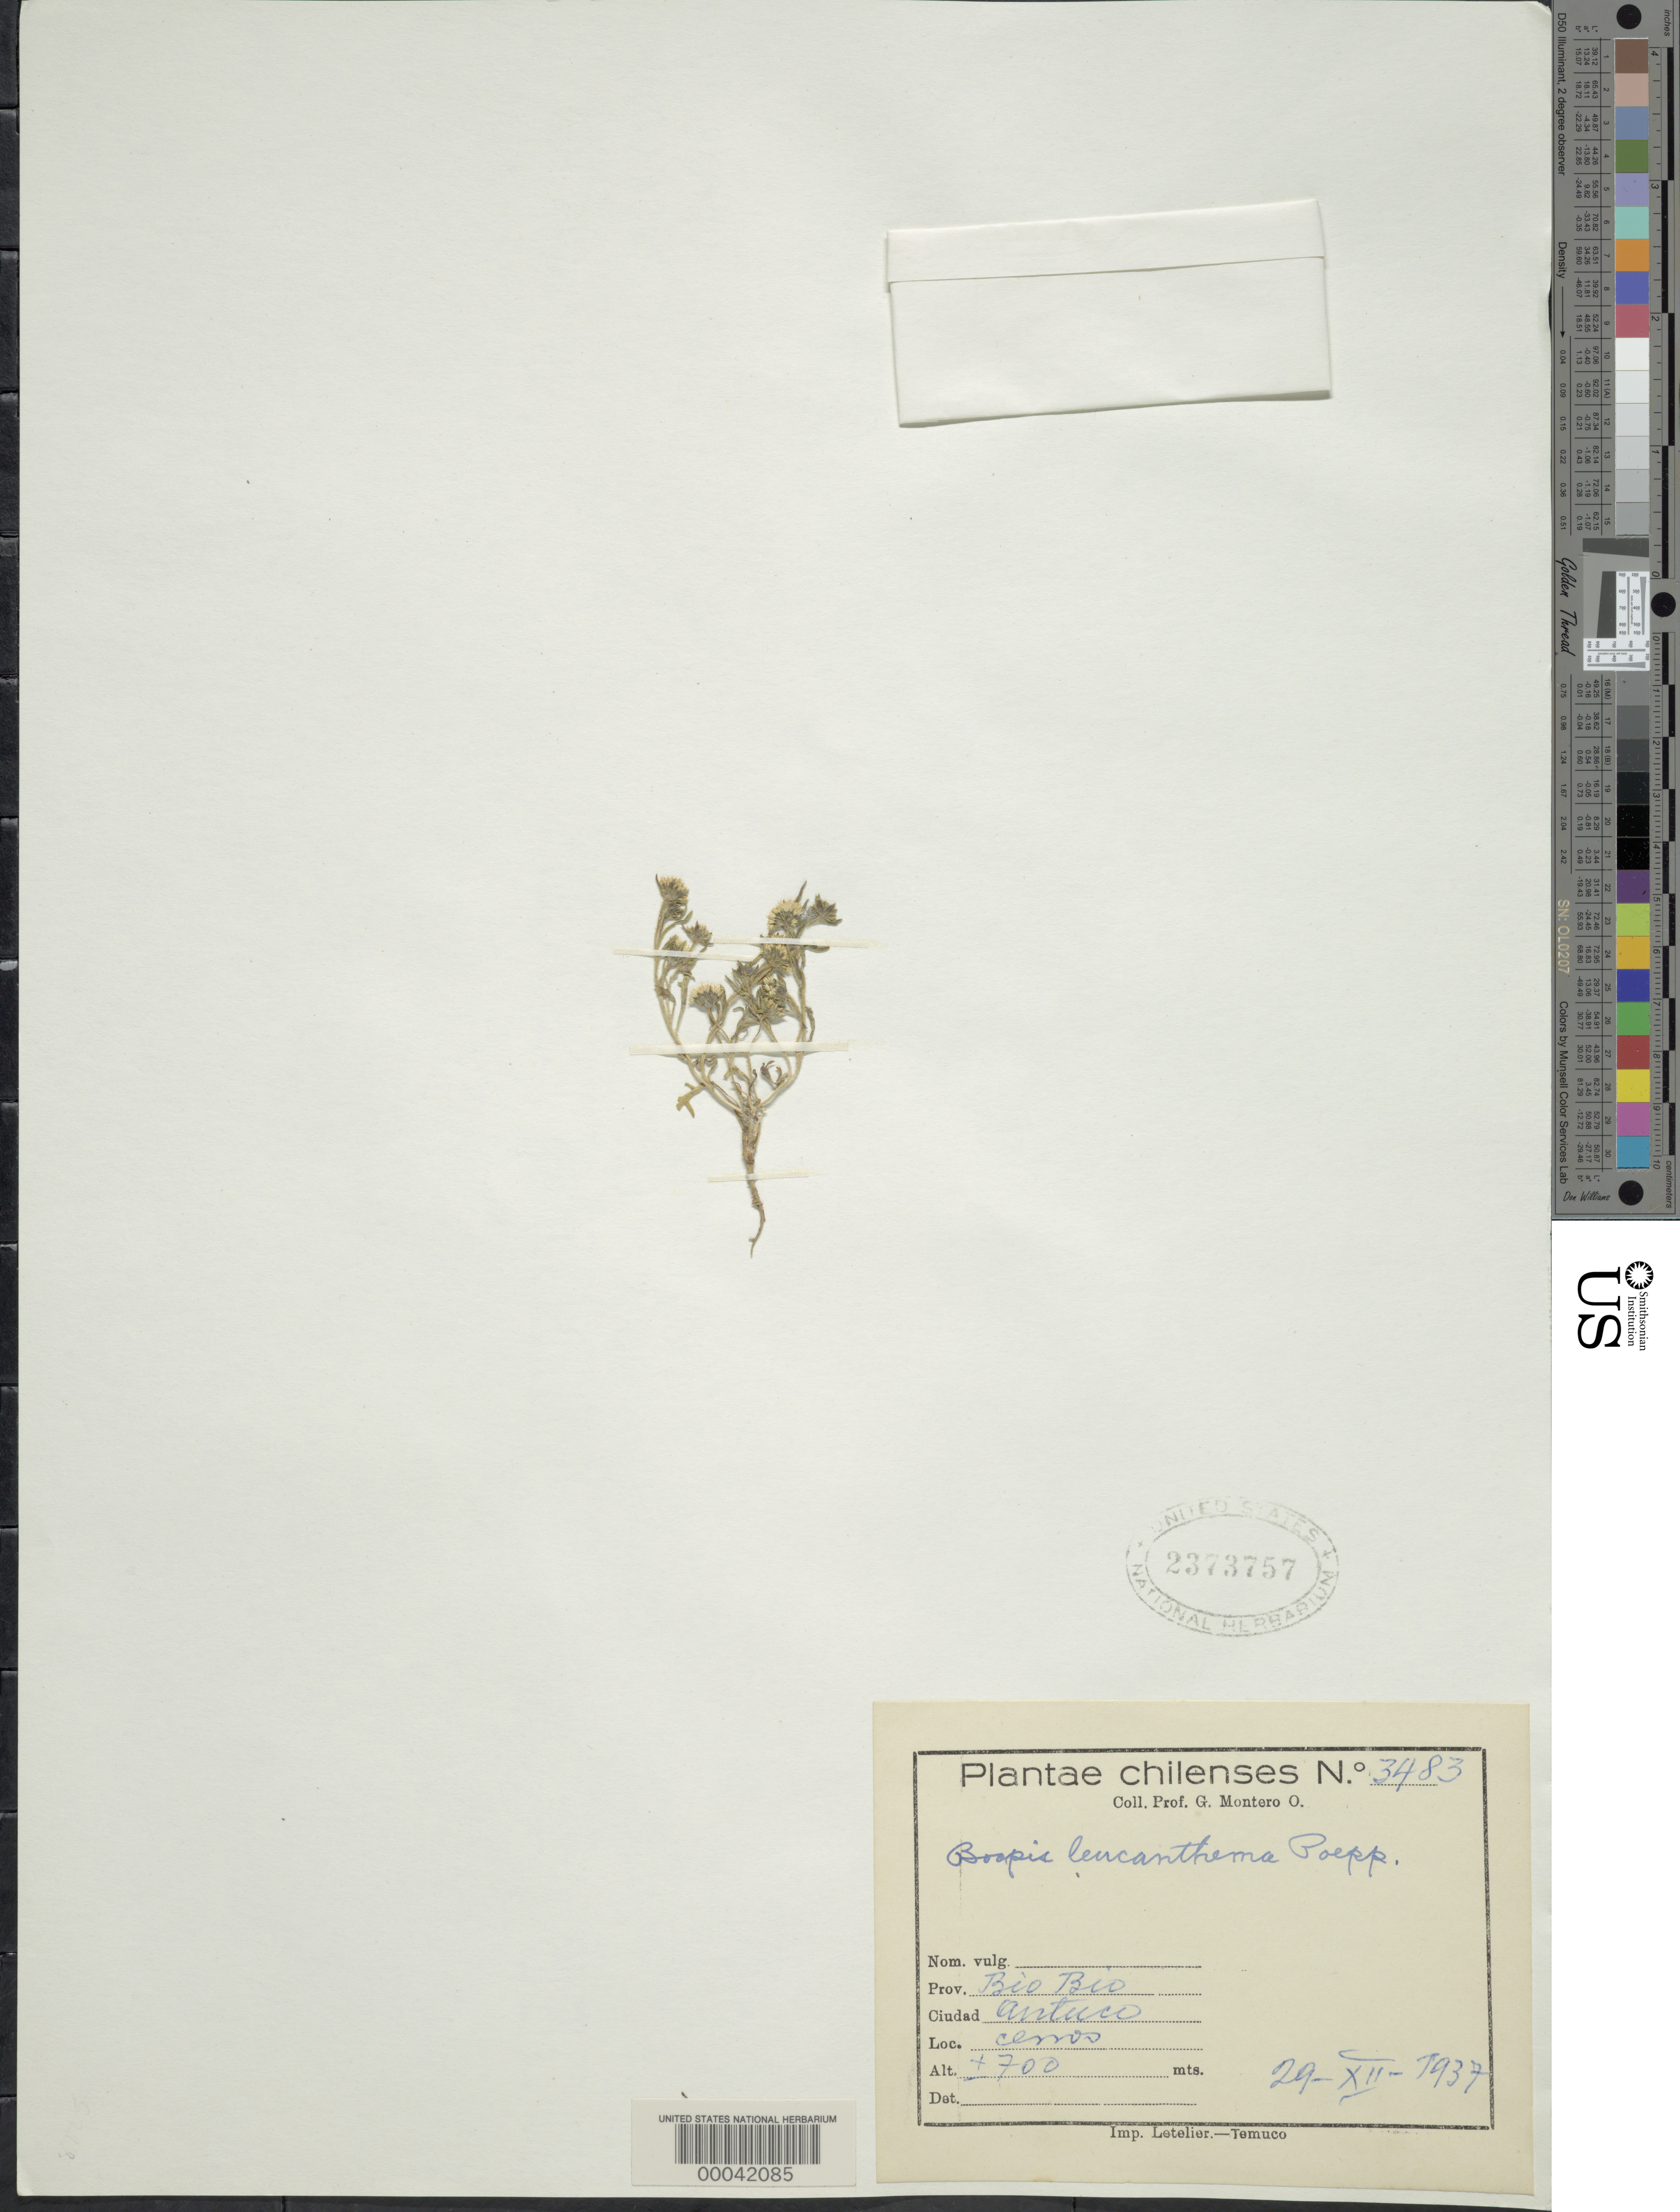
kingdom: Plantae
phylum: Tracheophyta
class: Magnoliopsida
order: Asterales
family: Calyceraceae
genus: Boopis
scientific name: Boopis leucanthema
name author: Poepp. ex Less.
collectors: G. Montero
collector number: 3483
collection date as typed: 29 Dec 1937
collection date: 1937-12-29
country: Chile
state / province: Bio-Bío (VIII)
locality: Antuco, cenos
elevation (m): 700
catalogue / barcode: US 2373757